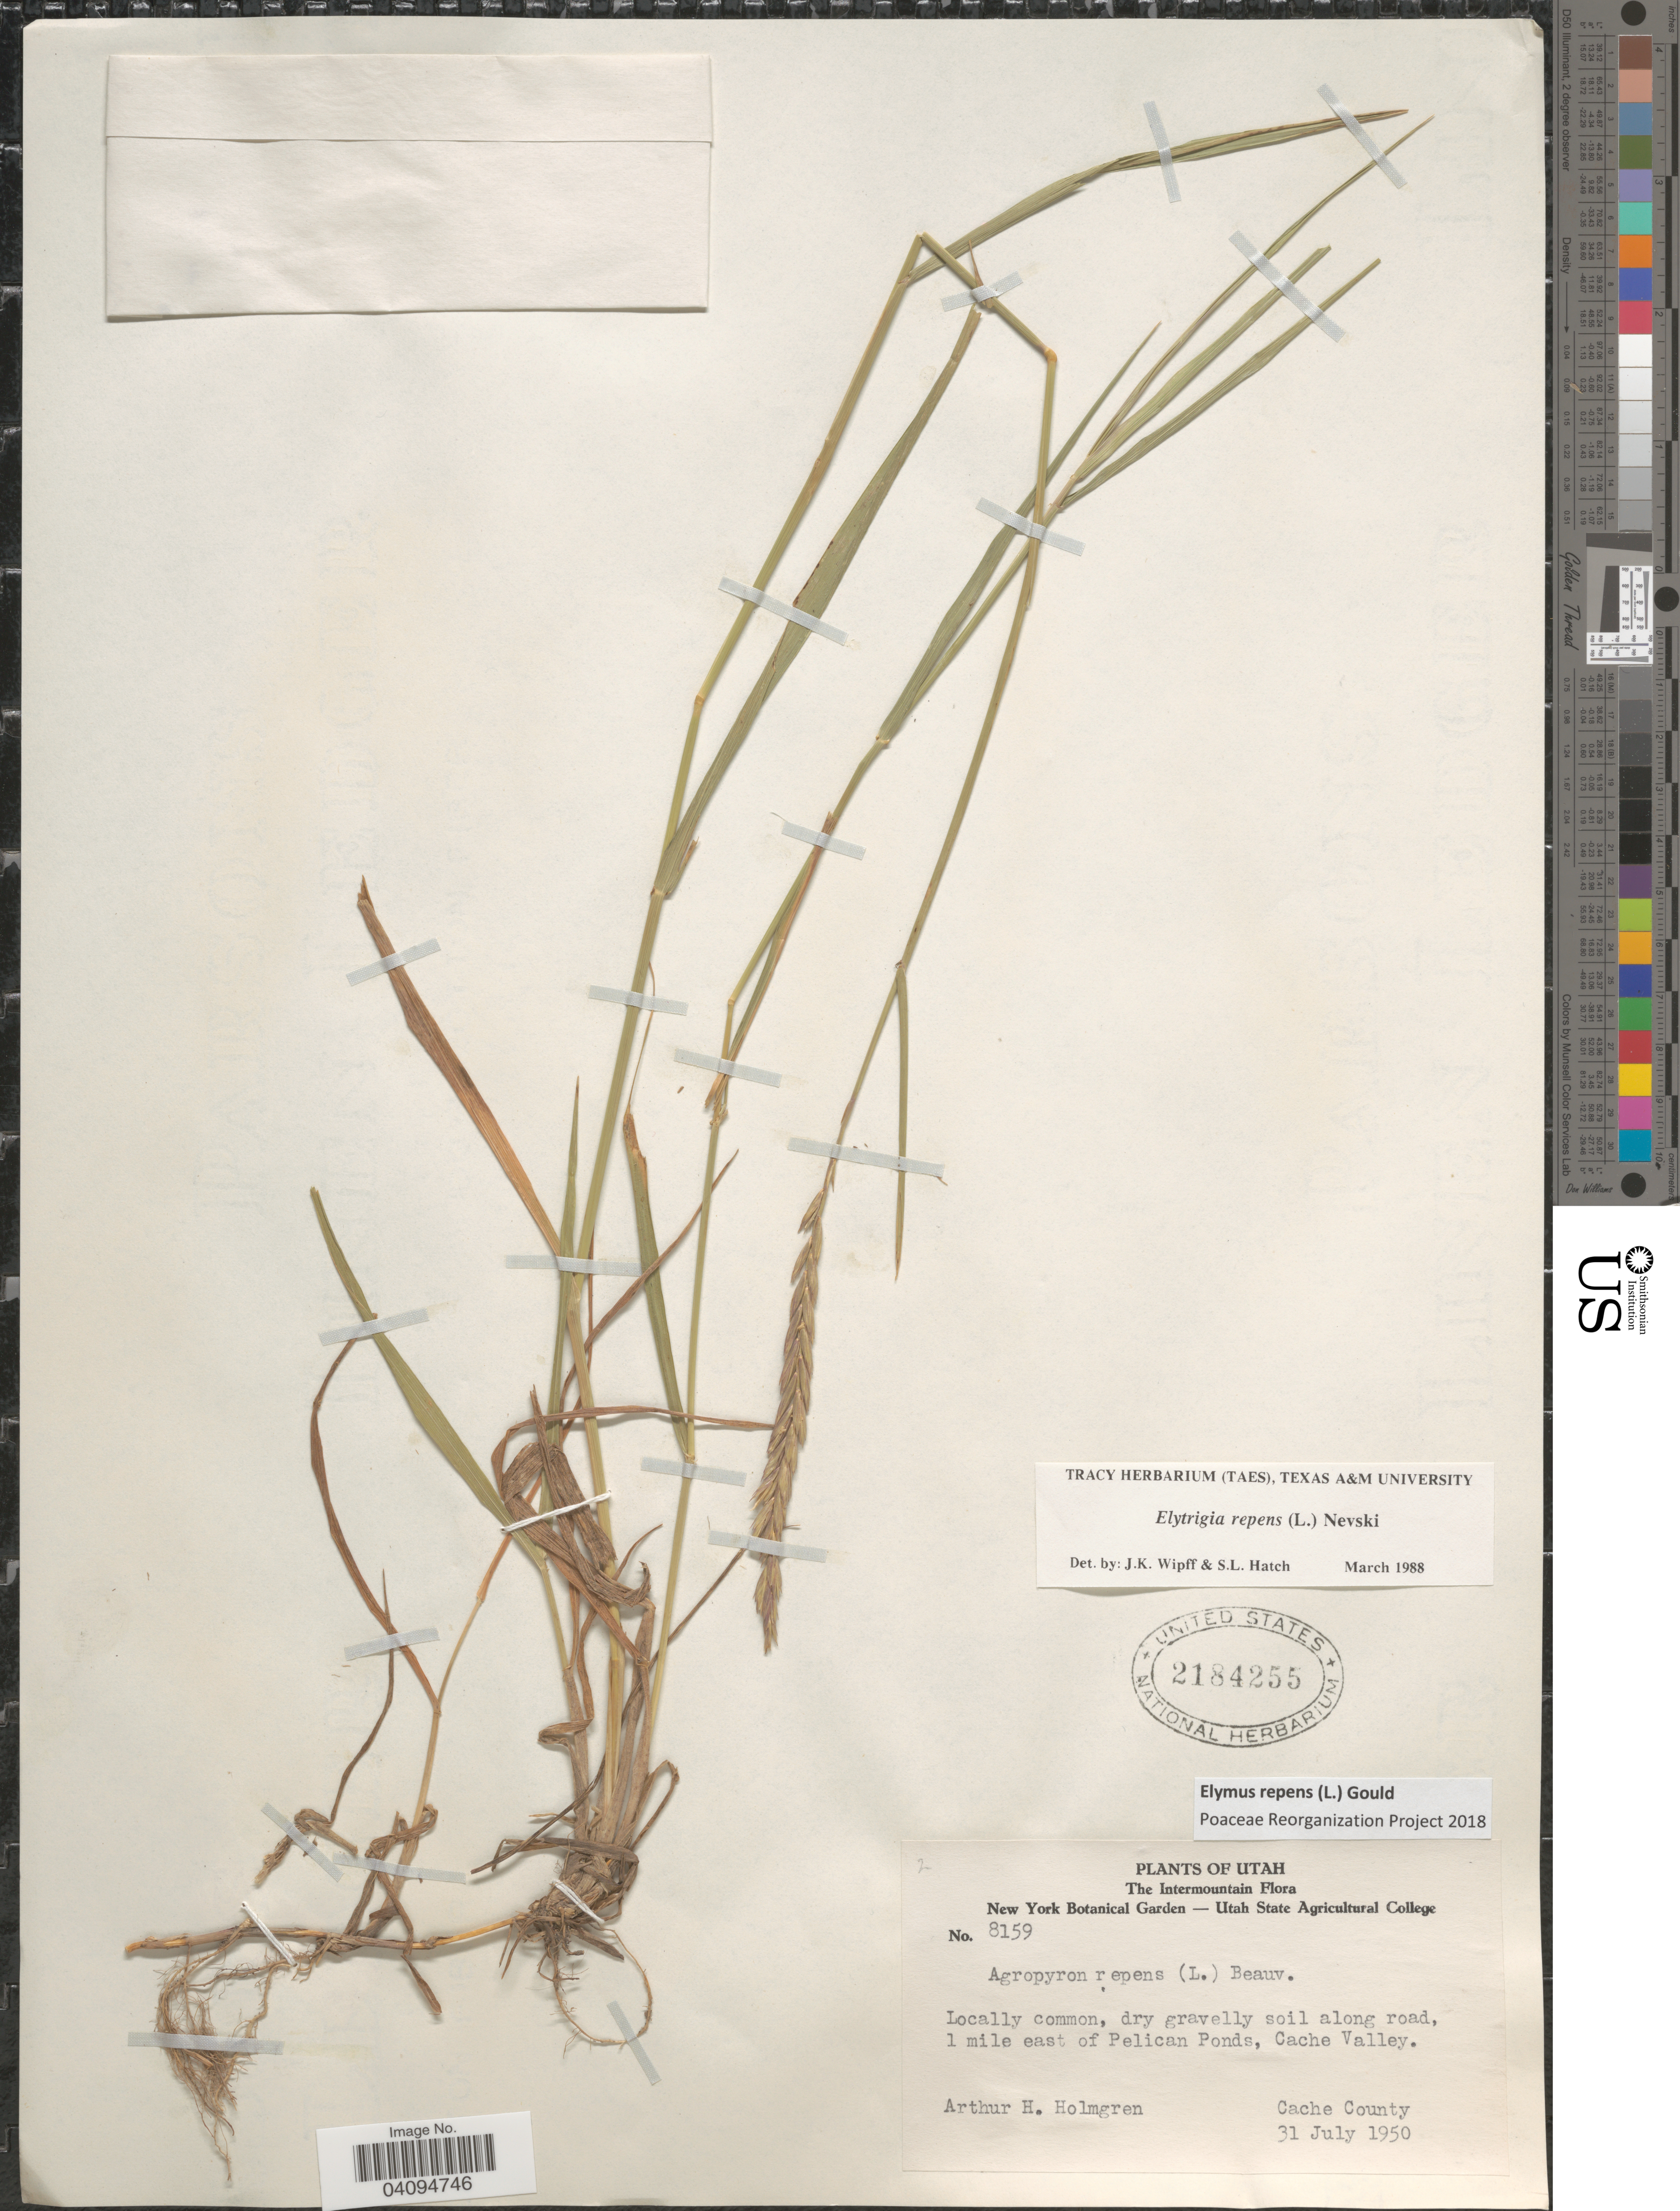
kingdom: Plantae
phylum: Tracheophyta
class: Liliopsida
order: Poales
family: Poaceae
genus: Elymus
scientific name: Elymus repens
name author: (L.) Gould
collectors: A. H. Holmgren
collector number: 8159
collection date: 1950-07-31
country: United States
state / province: Utah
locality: The Intermountain. Locally common, dry gravelly soil along road, 1 mile east of Pelican Ponds, Cache Valley. Cache County.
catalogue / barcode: US 2184255